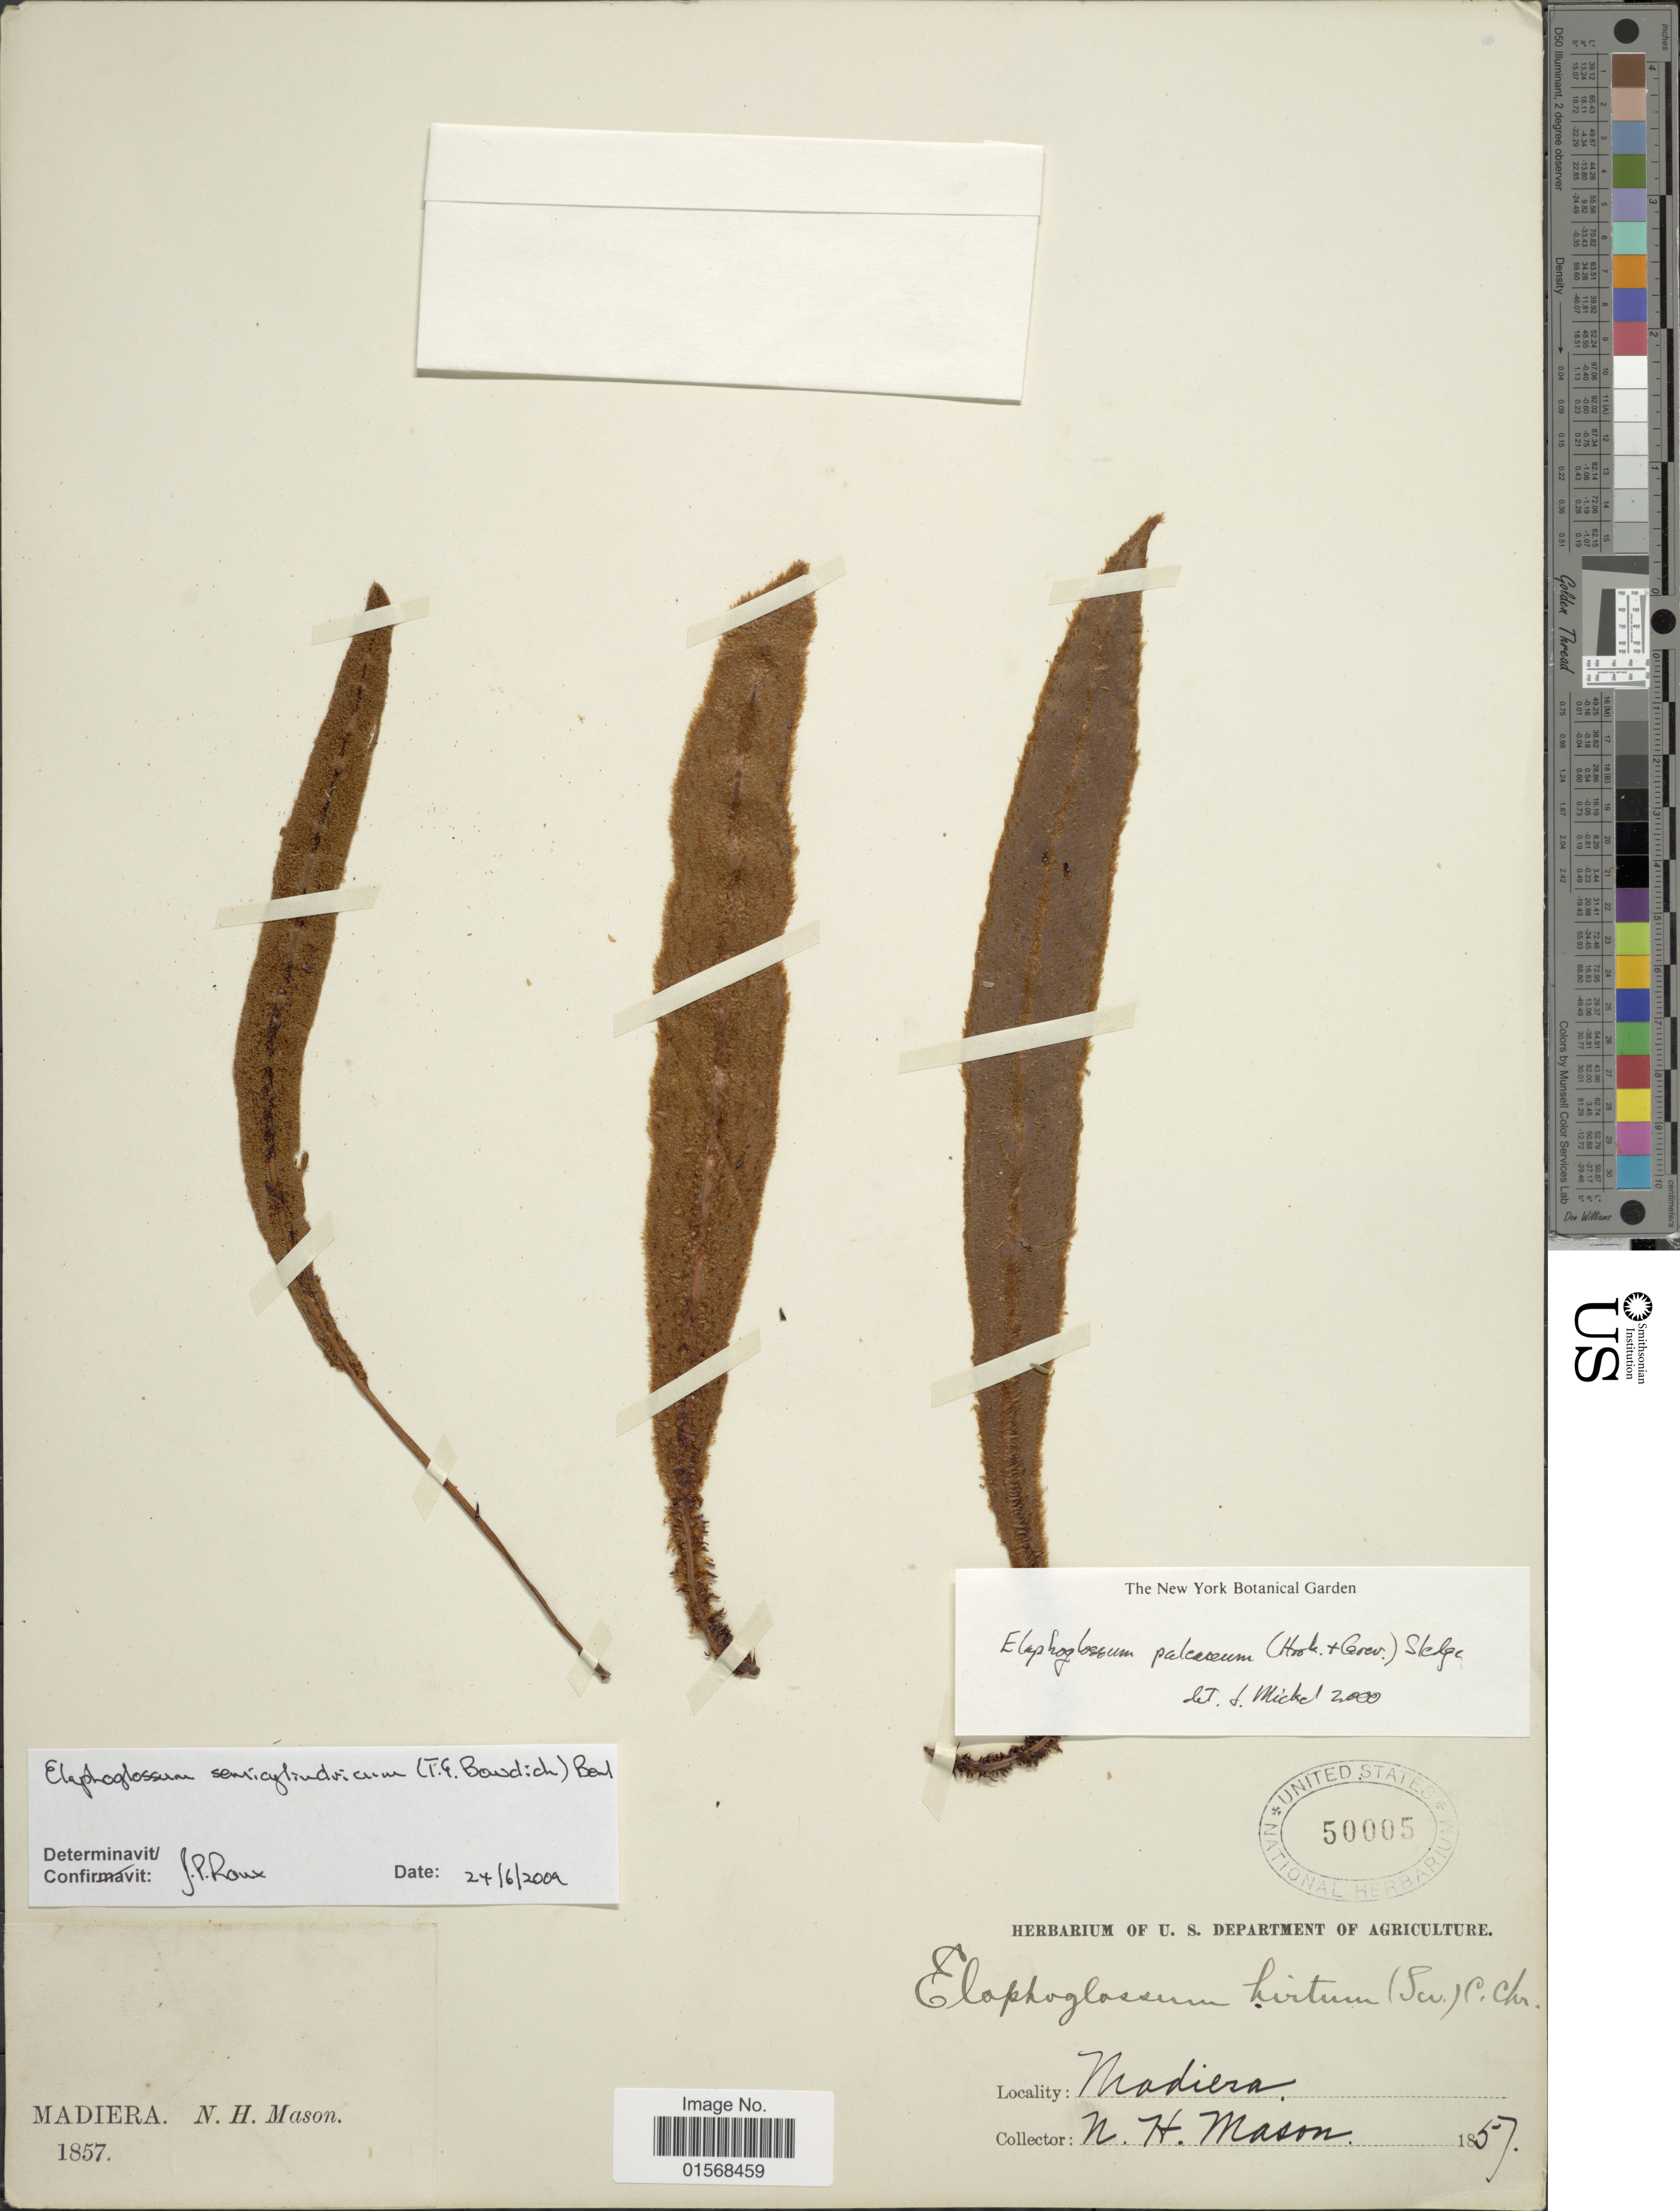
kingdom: Plantae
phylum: Tracheophyta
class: Polypodiopsida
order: Polypodiales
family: Dryopteridaceae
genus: Elaphoglossum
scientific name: Elaphoglossum semicylindricum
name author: (T.E. Bowdich) Benl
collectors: N. Mason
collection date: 1857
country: Portugal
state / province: Madeira (Aut. Reg.)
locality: Madiera.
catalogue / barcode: US 50005